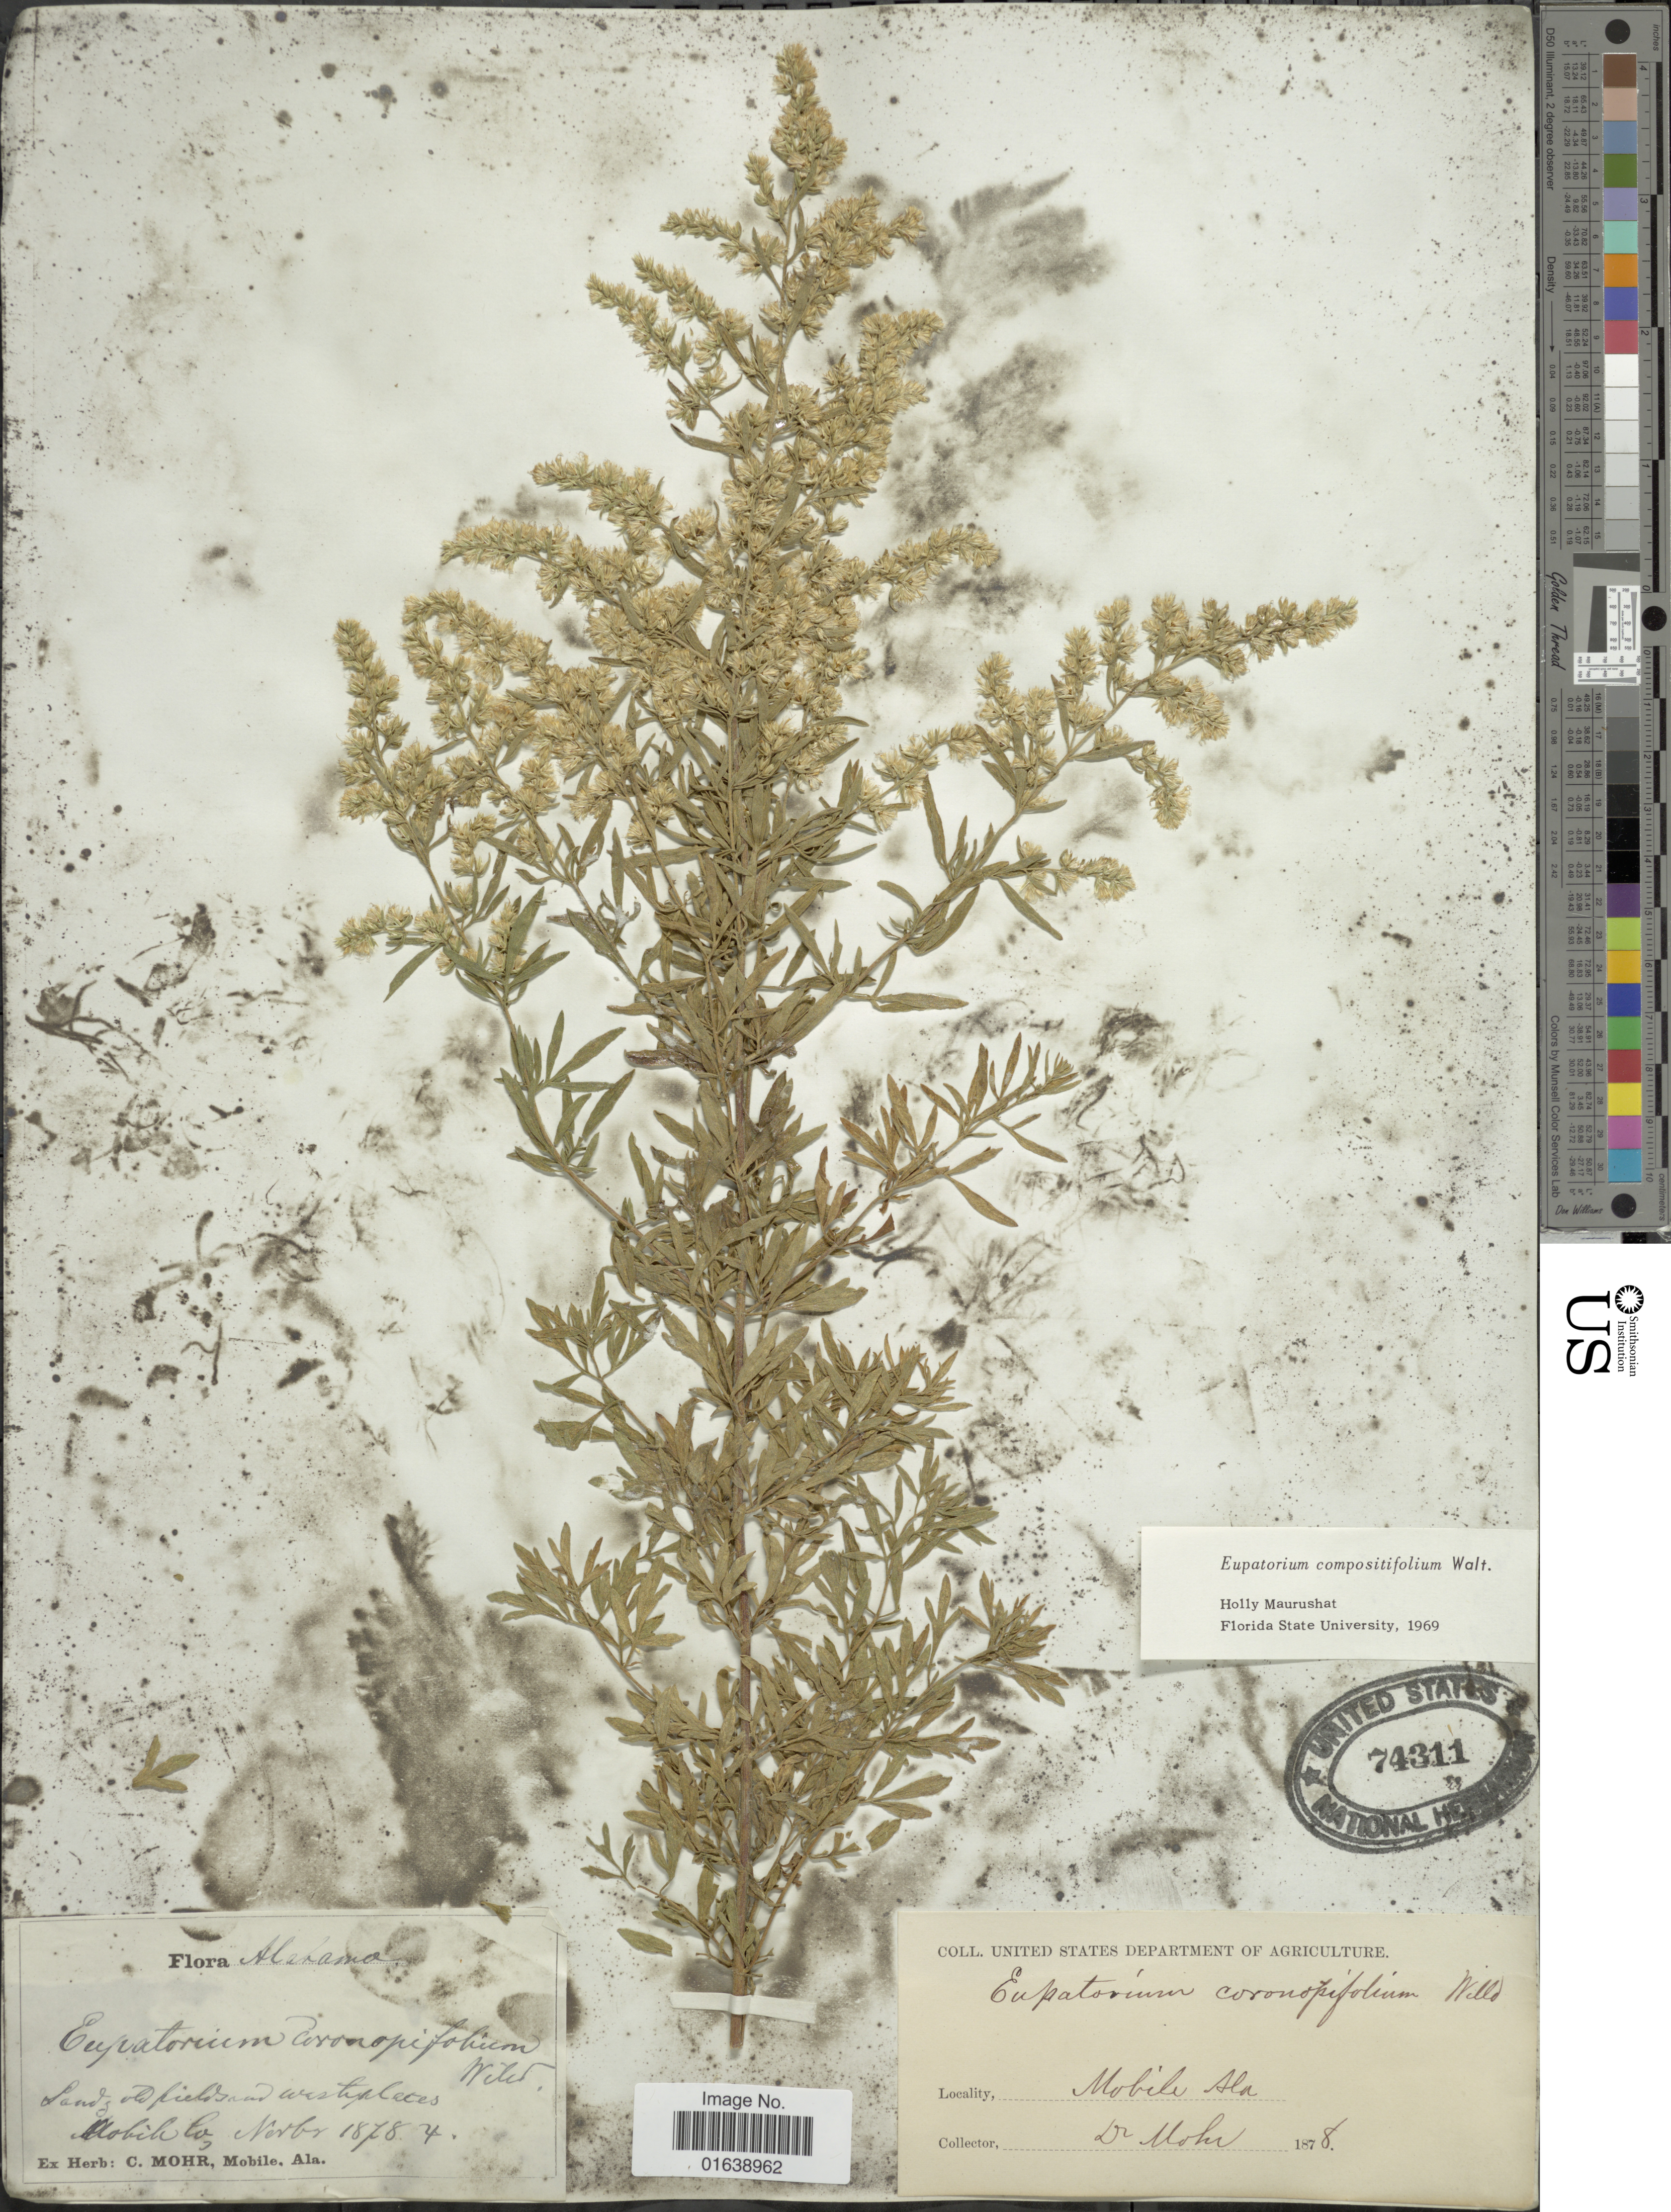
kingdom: Plantae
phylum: Tracheophyta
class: Magnoliopsida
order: Asterales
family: Asteraceae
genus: Eupatorium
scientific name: Eupatorium compositifolium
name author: Walter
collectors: C. T. Mohr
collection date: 1878-11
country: United States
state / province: Alabama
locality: Mobile Ala. Sandy old fields and waste places. Mobile Co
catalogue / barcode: US 74311